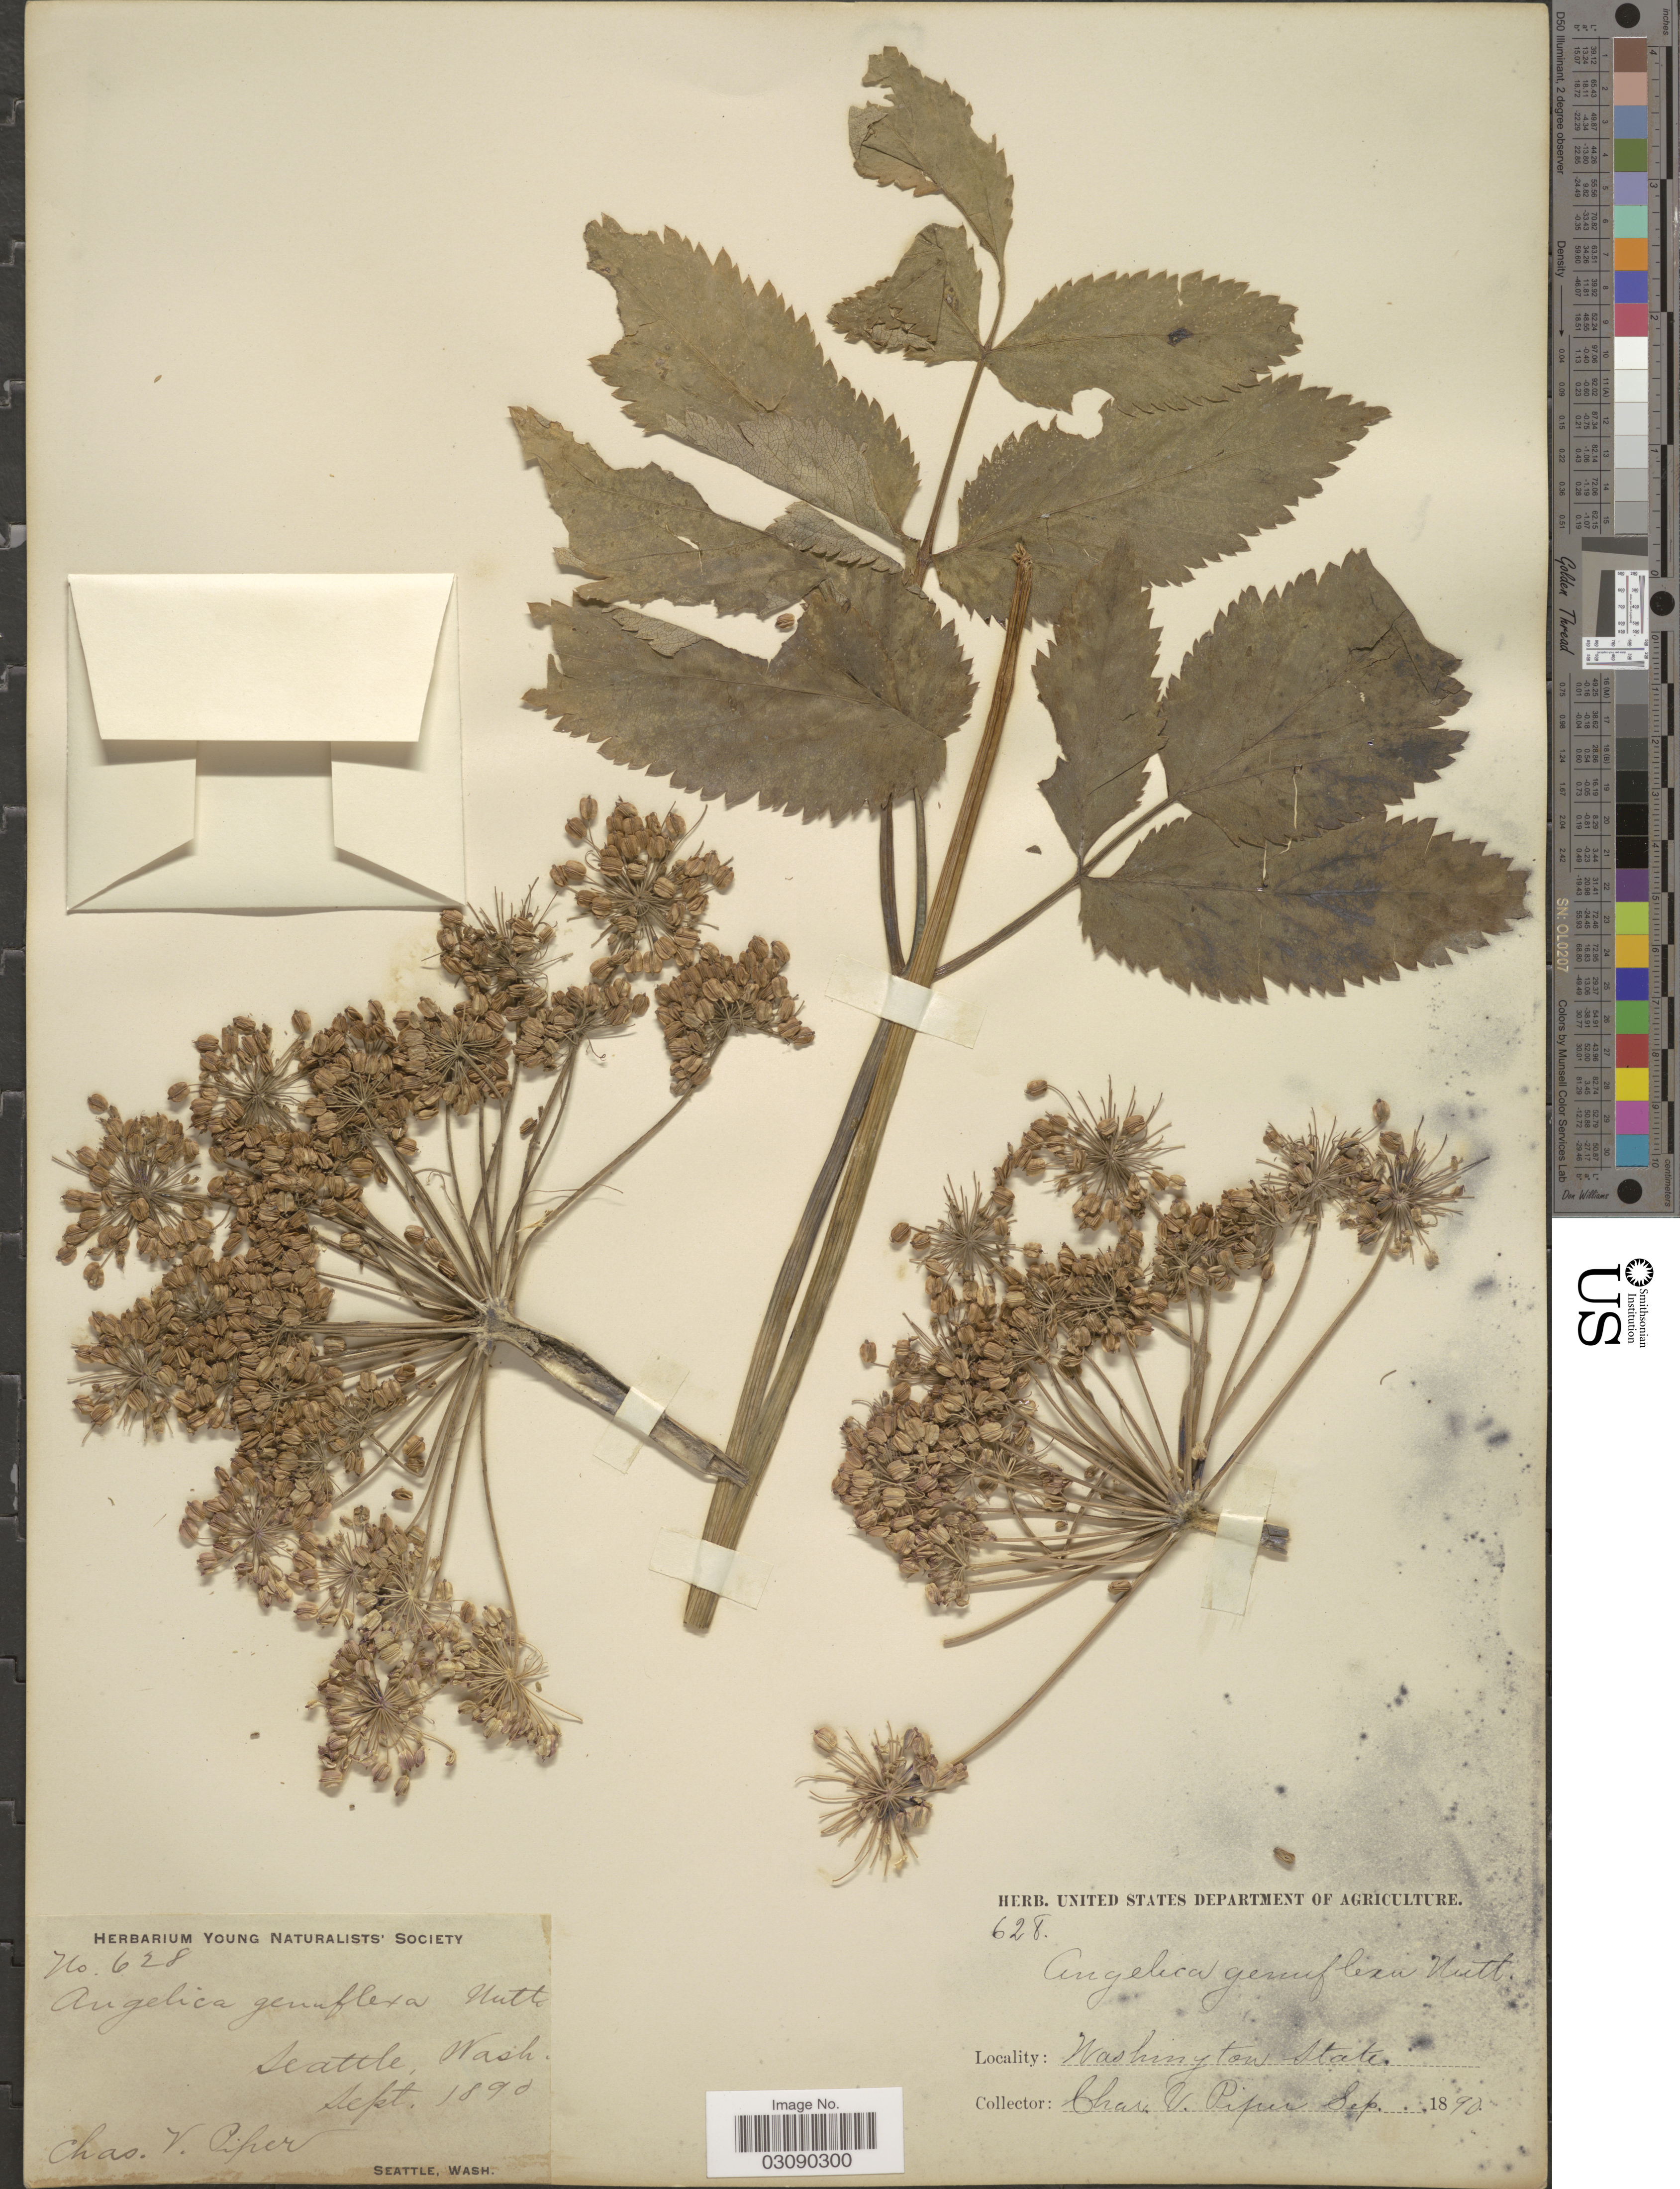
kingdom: Plantae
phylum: Tracheophyta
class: Magnoliopsida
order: Apiales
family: Apiaceae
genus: Angelica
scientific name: Angelica genuflexa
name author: Nutt.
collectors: C. V. Piper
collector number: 628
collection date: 1890-09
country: United States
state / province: Washington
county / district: King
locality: Seattle.